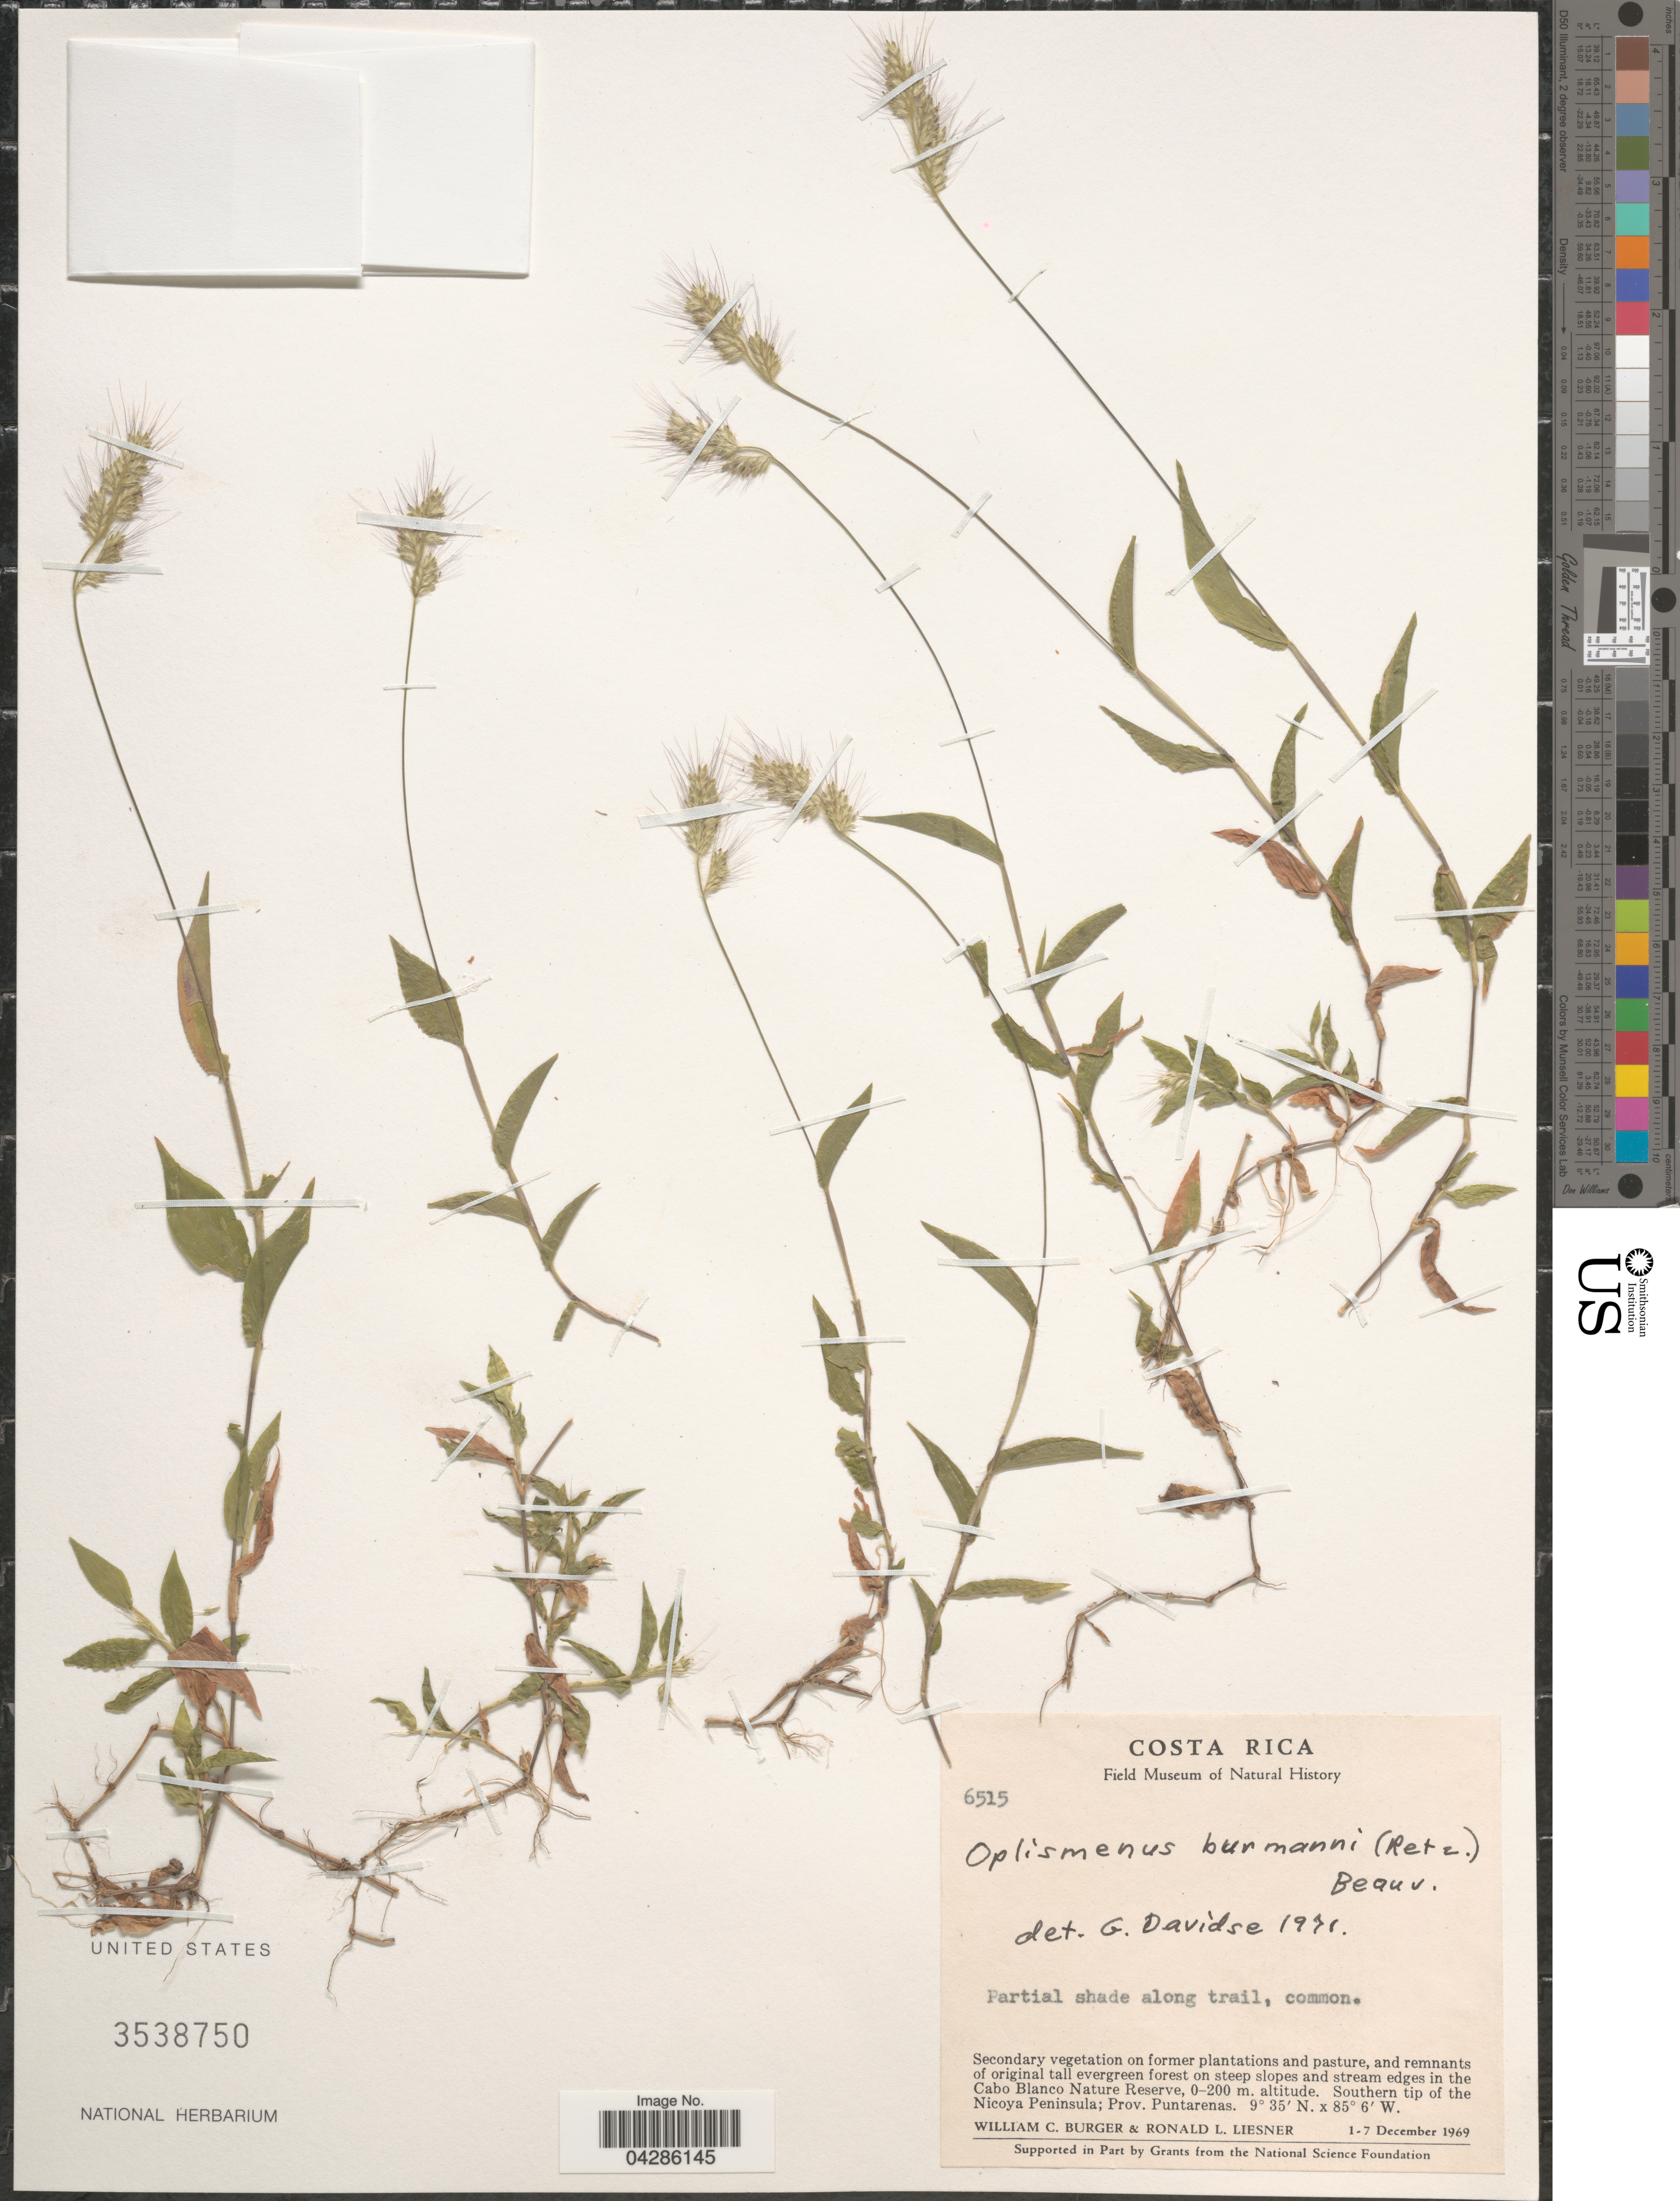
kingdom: Plantae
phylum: Tracheophyta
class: Liliopsida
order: Poales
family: Poaceae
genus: Oplismenus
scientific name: Oplismenus burmannii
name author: (Retz.) P. Beauv.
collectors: W. Burger & R. L. Liesner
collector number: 6515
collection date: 1969-12-01/1969-12-07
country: Costa Rica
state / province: Puntarenas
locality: Partial shade along trail, common. Secondary vegetation on former plantations and pasture, and remnants of original tall evergreen forest on steep slopes and stream edges in the Cabo Blanco nature Reserve. Southern tip of the Nicoya Peninsula.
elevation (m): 0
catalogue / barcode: US 3538750